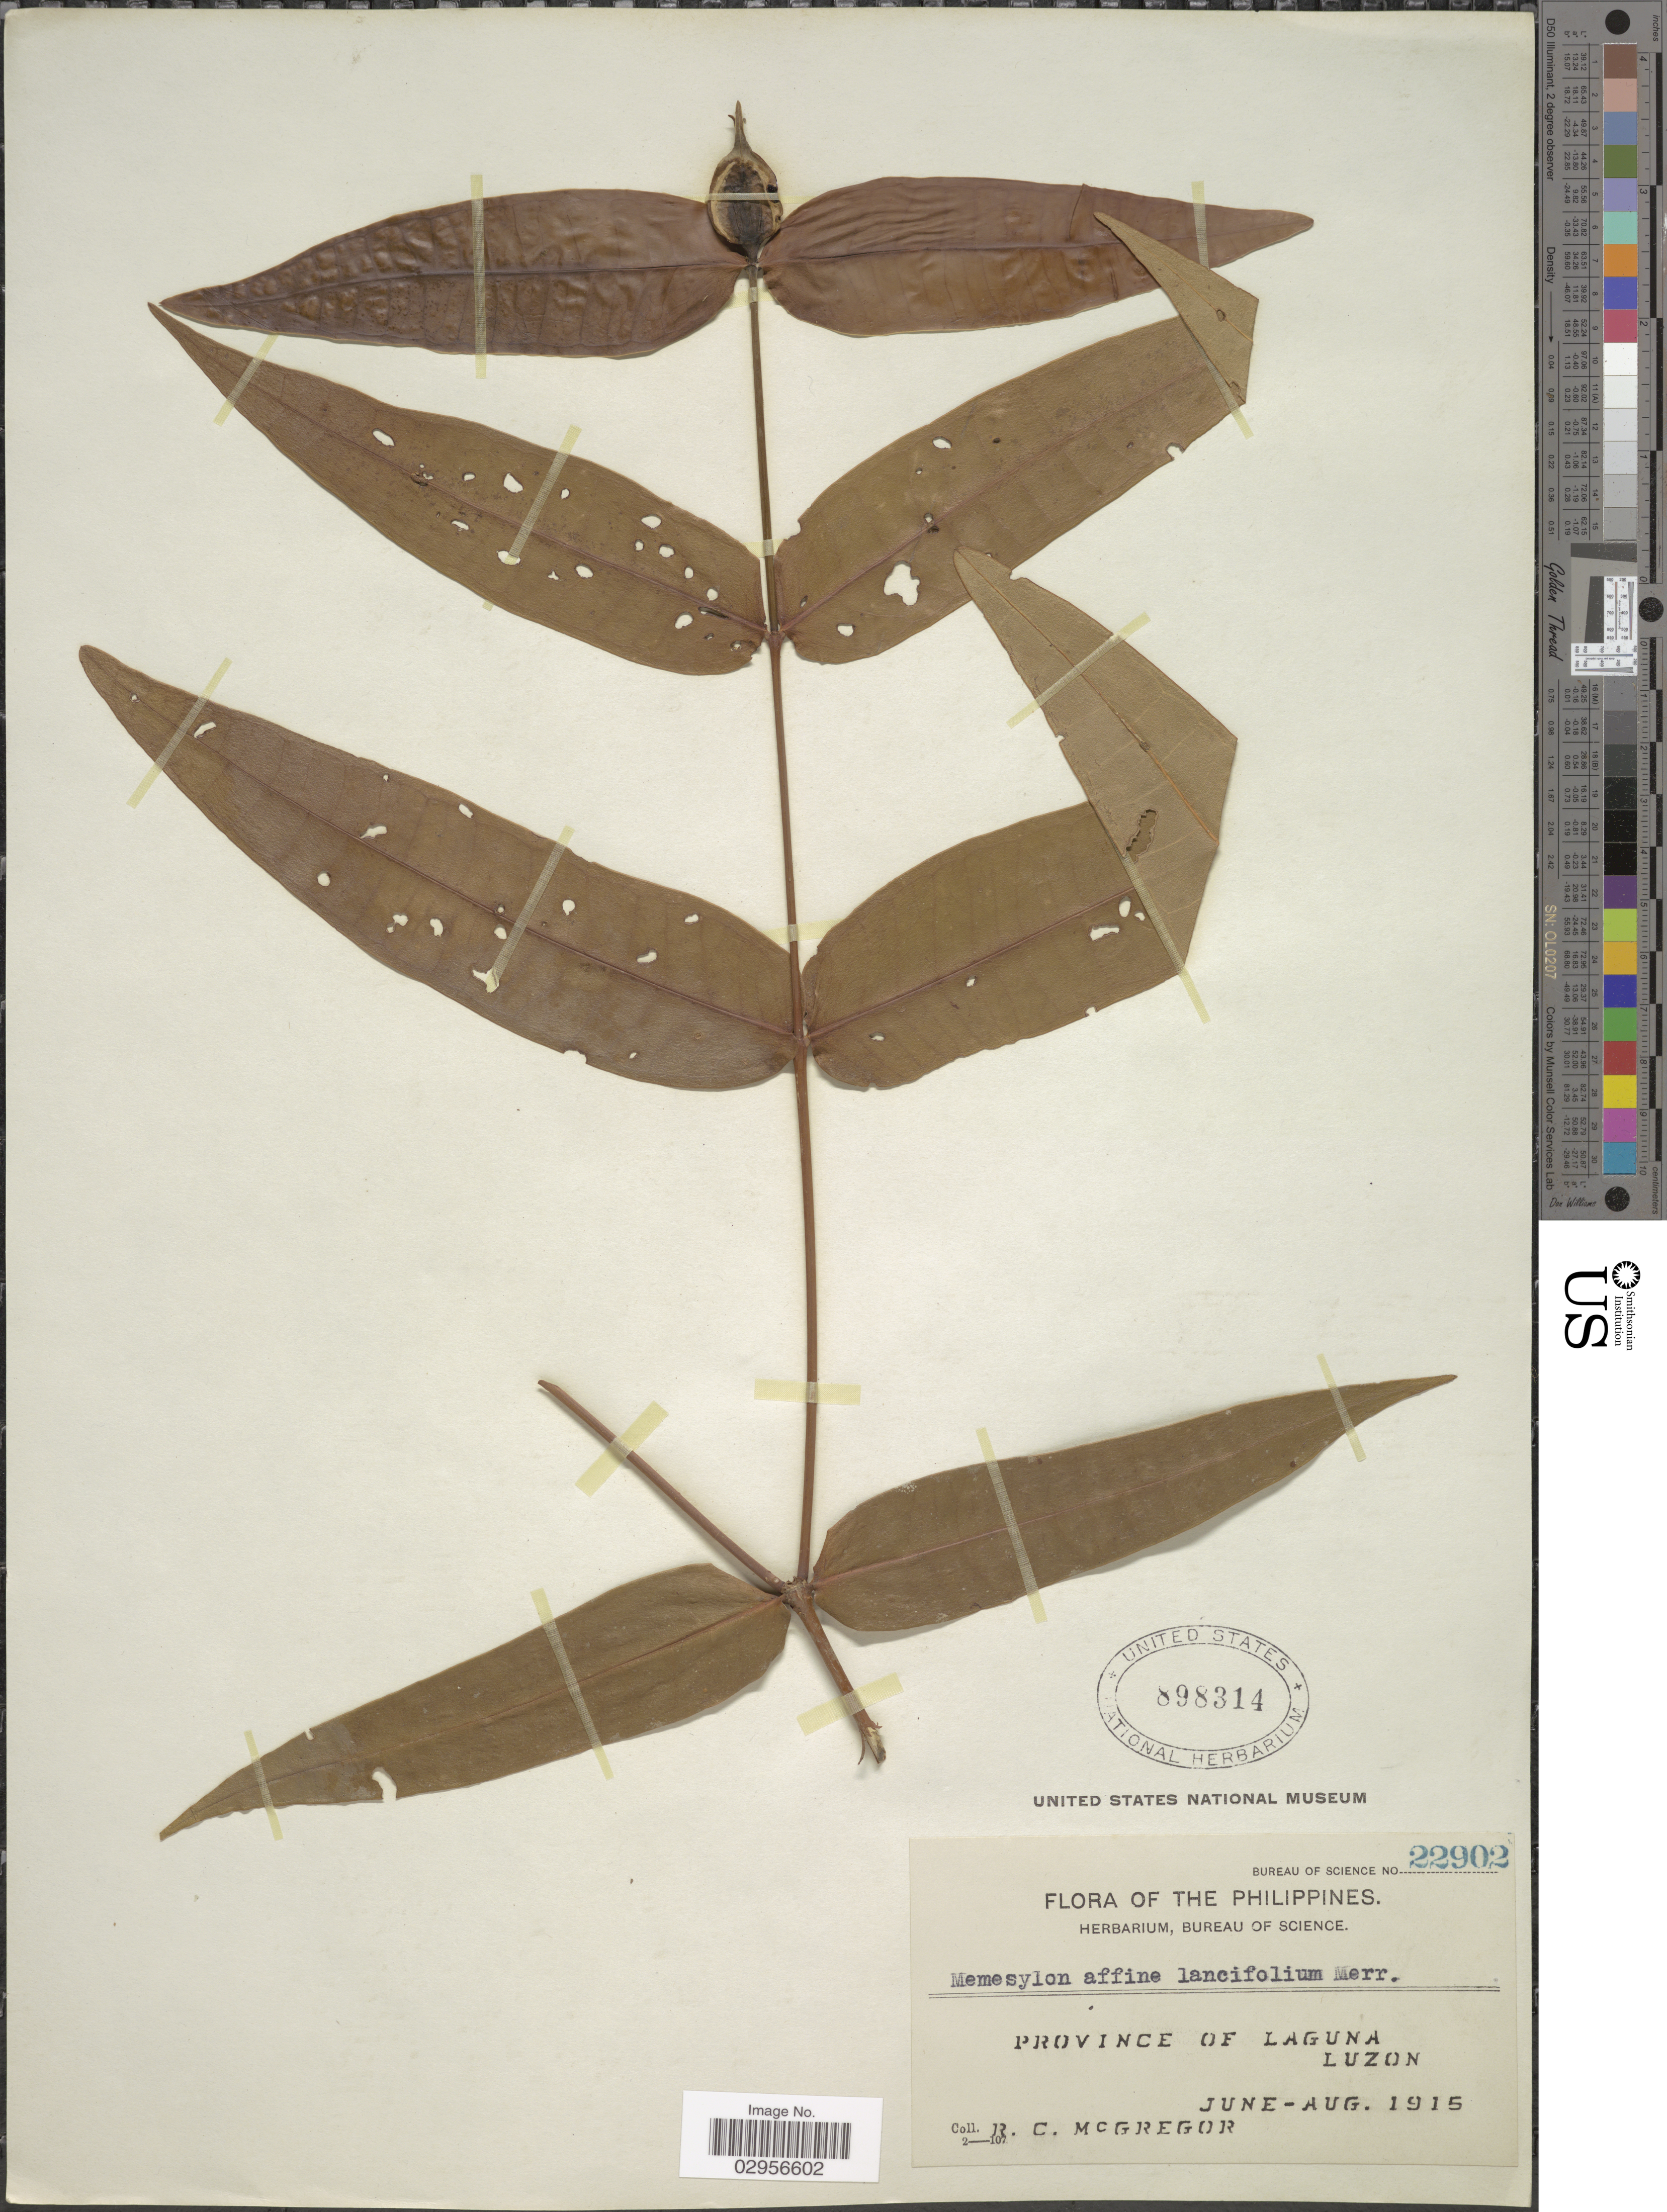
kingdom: Plantae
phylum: Tracheophyta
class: Magnoliopsida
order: Myrtales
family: Melastomataceae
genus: Memecylon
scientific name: Memecylon affine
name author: Merr.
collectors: R. C. McGregor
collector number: Bureau of Science 22902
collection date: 1915-06/1915-08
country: Philippines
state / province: Calabarzon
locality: Province of Laguna, Luzon.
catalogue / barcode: US 898314